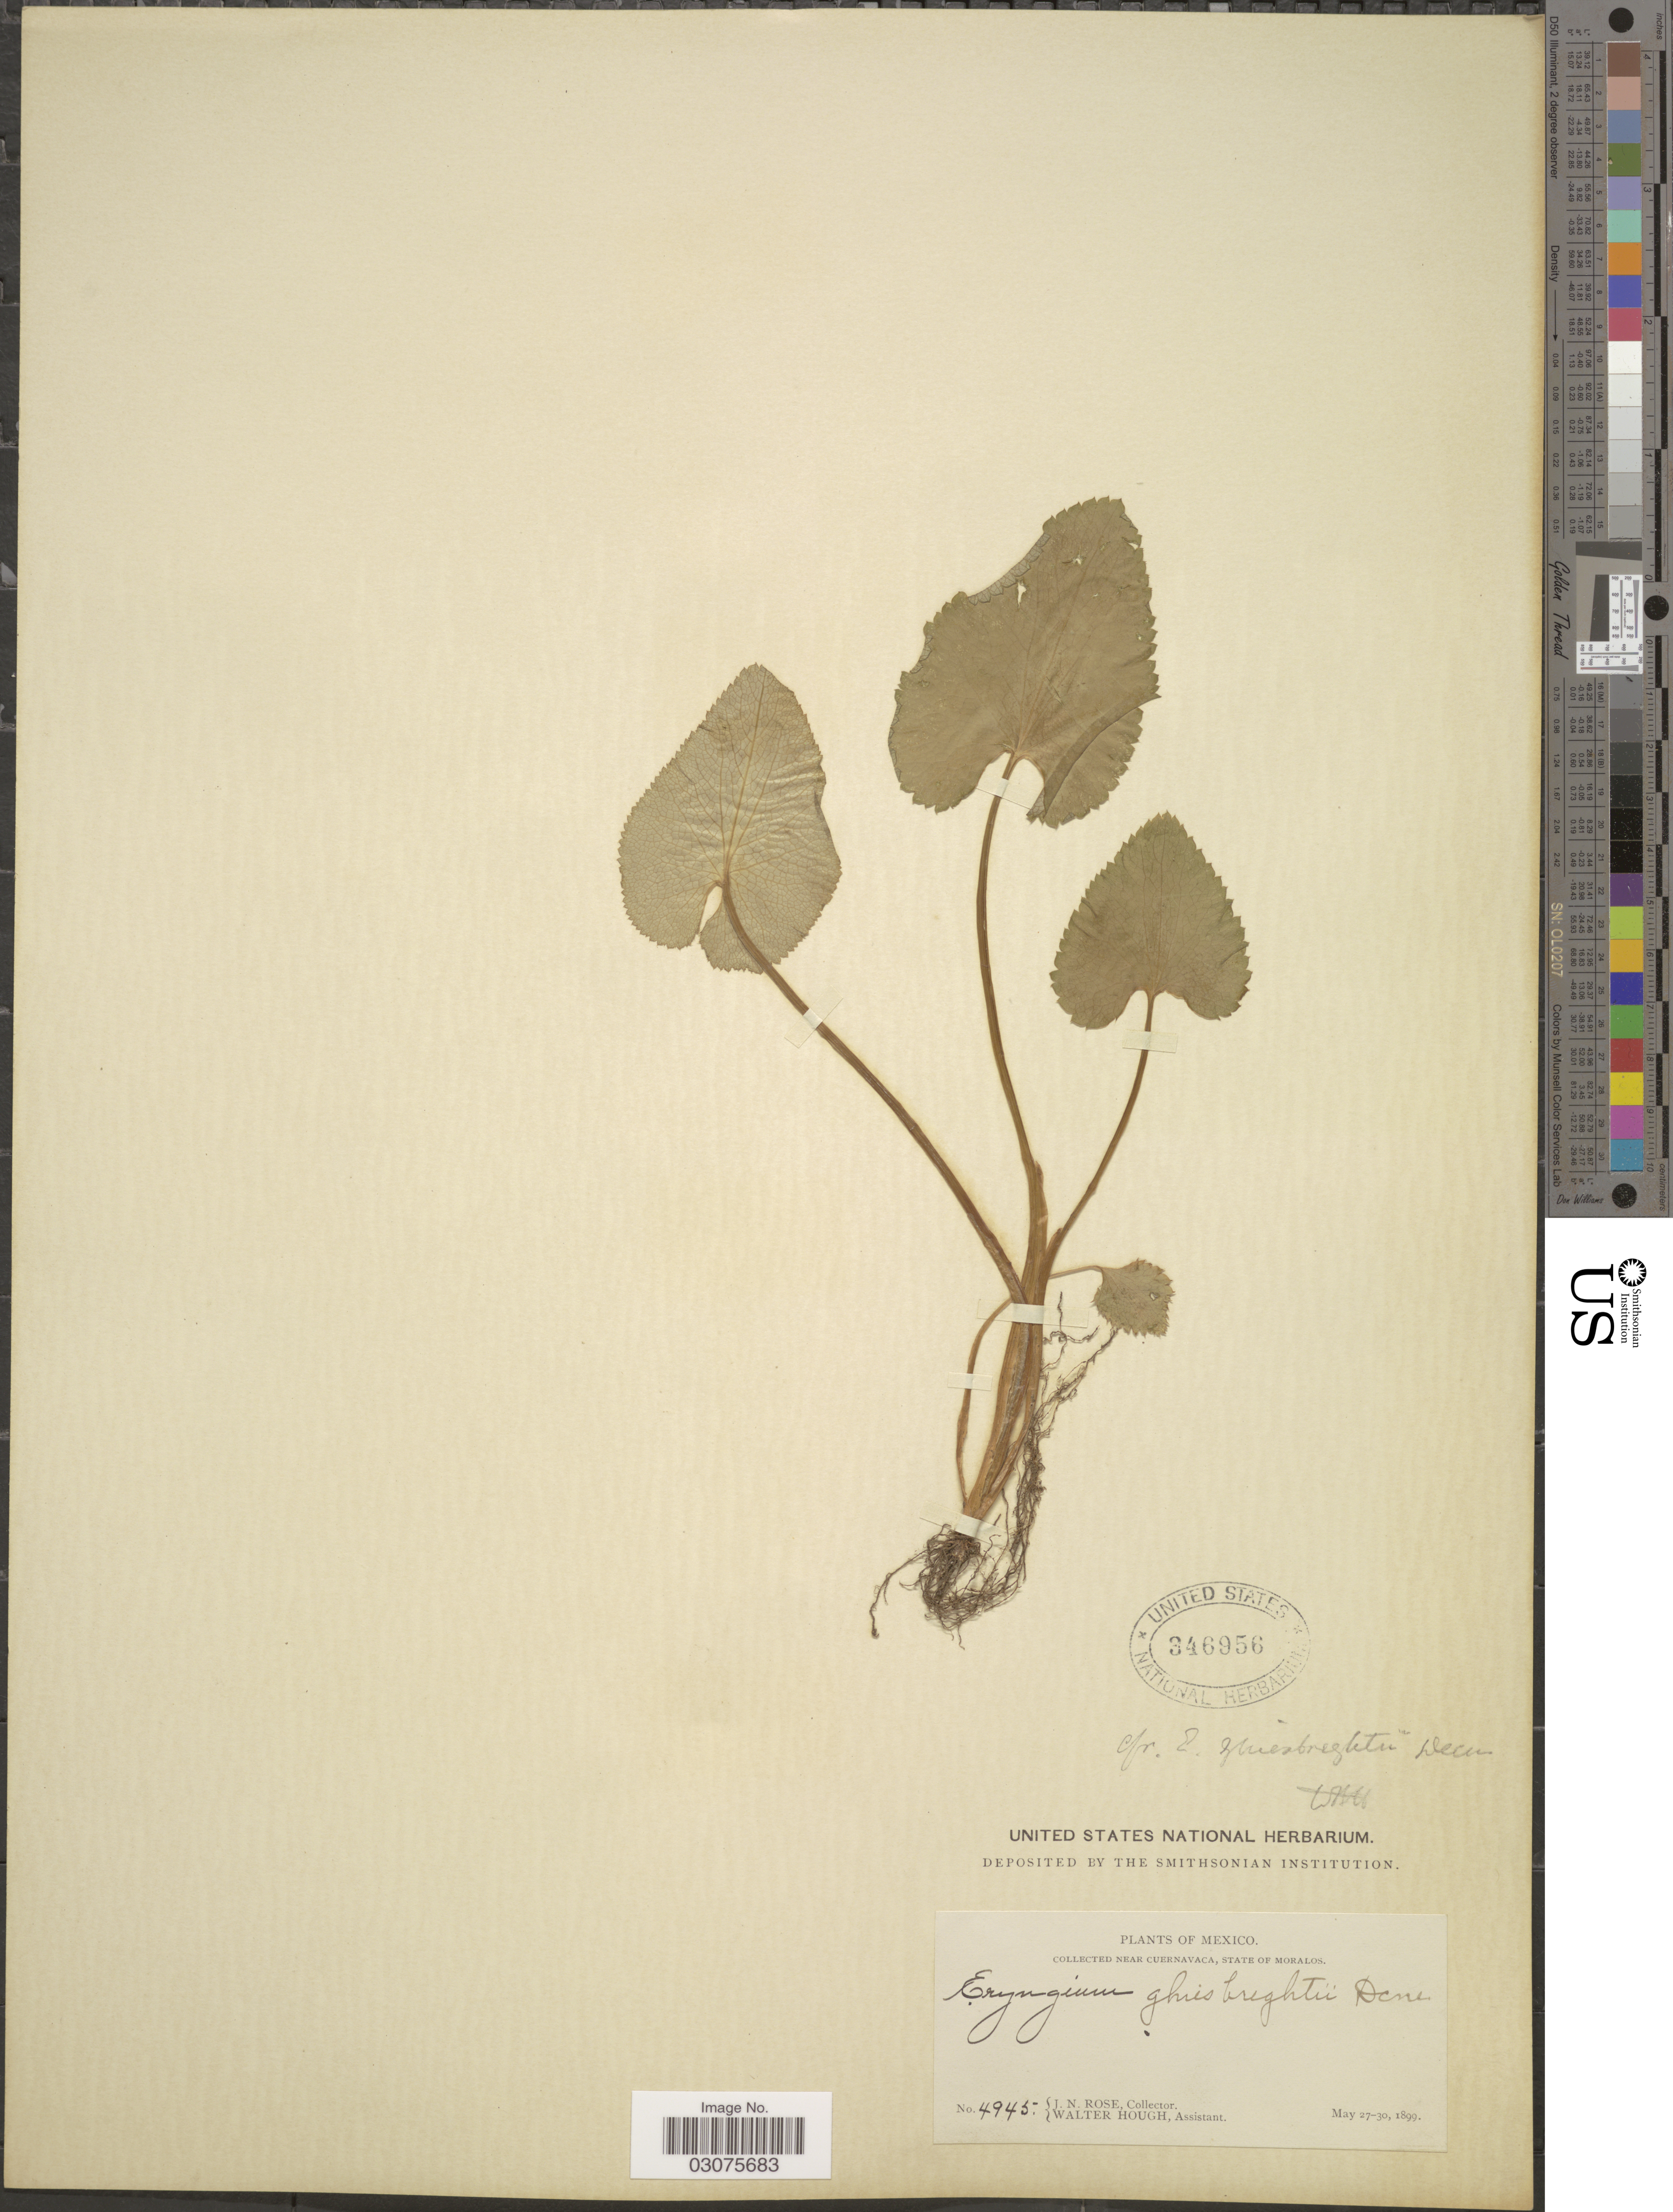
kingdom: Plantae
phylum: Tracheophyta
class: Magnoliopsida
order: Apiales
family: Apiaceae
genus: Eryngium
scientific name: Eryngium ghiesbreghtii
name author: Decne.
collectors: J. N. Rose & W. Hough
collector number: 4945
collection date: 1899-05-27/1899-05-30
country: Mexico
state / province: Morelos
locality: Near Cuernavaca, State of Moralos.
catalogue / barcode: US 346956